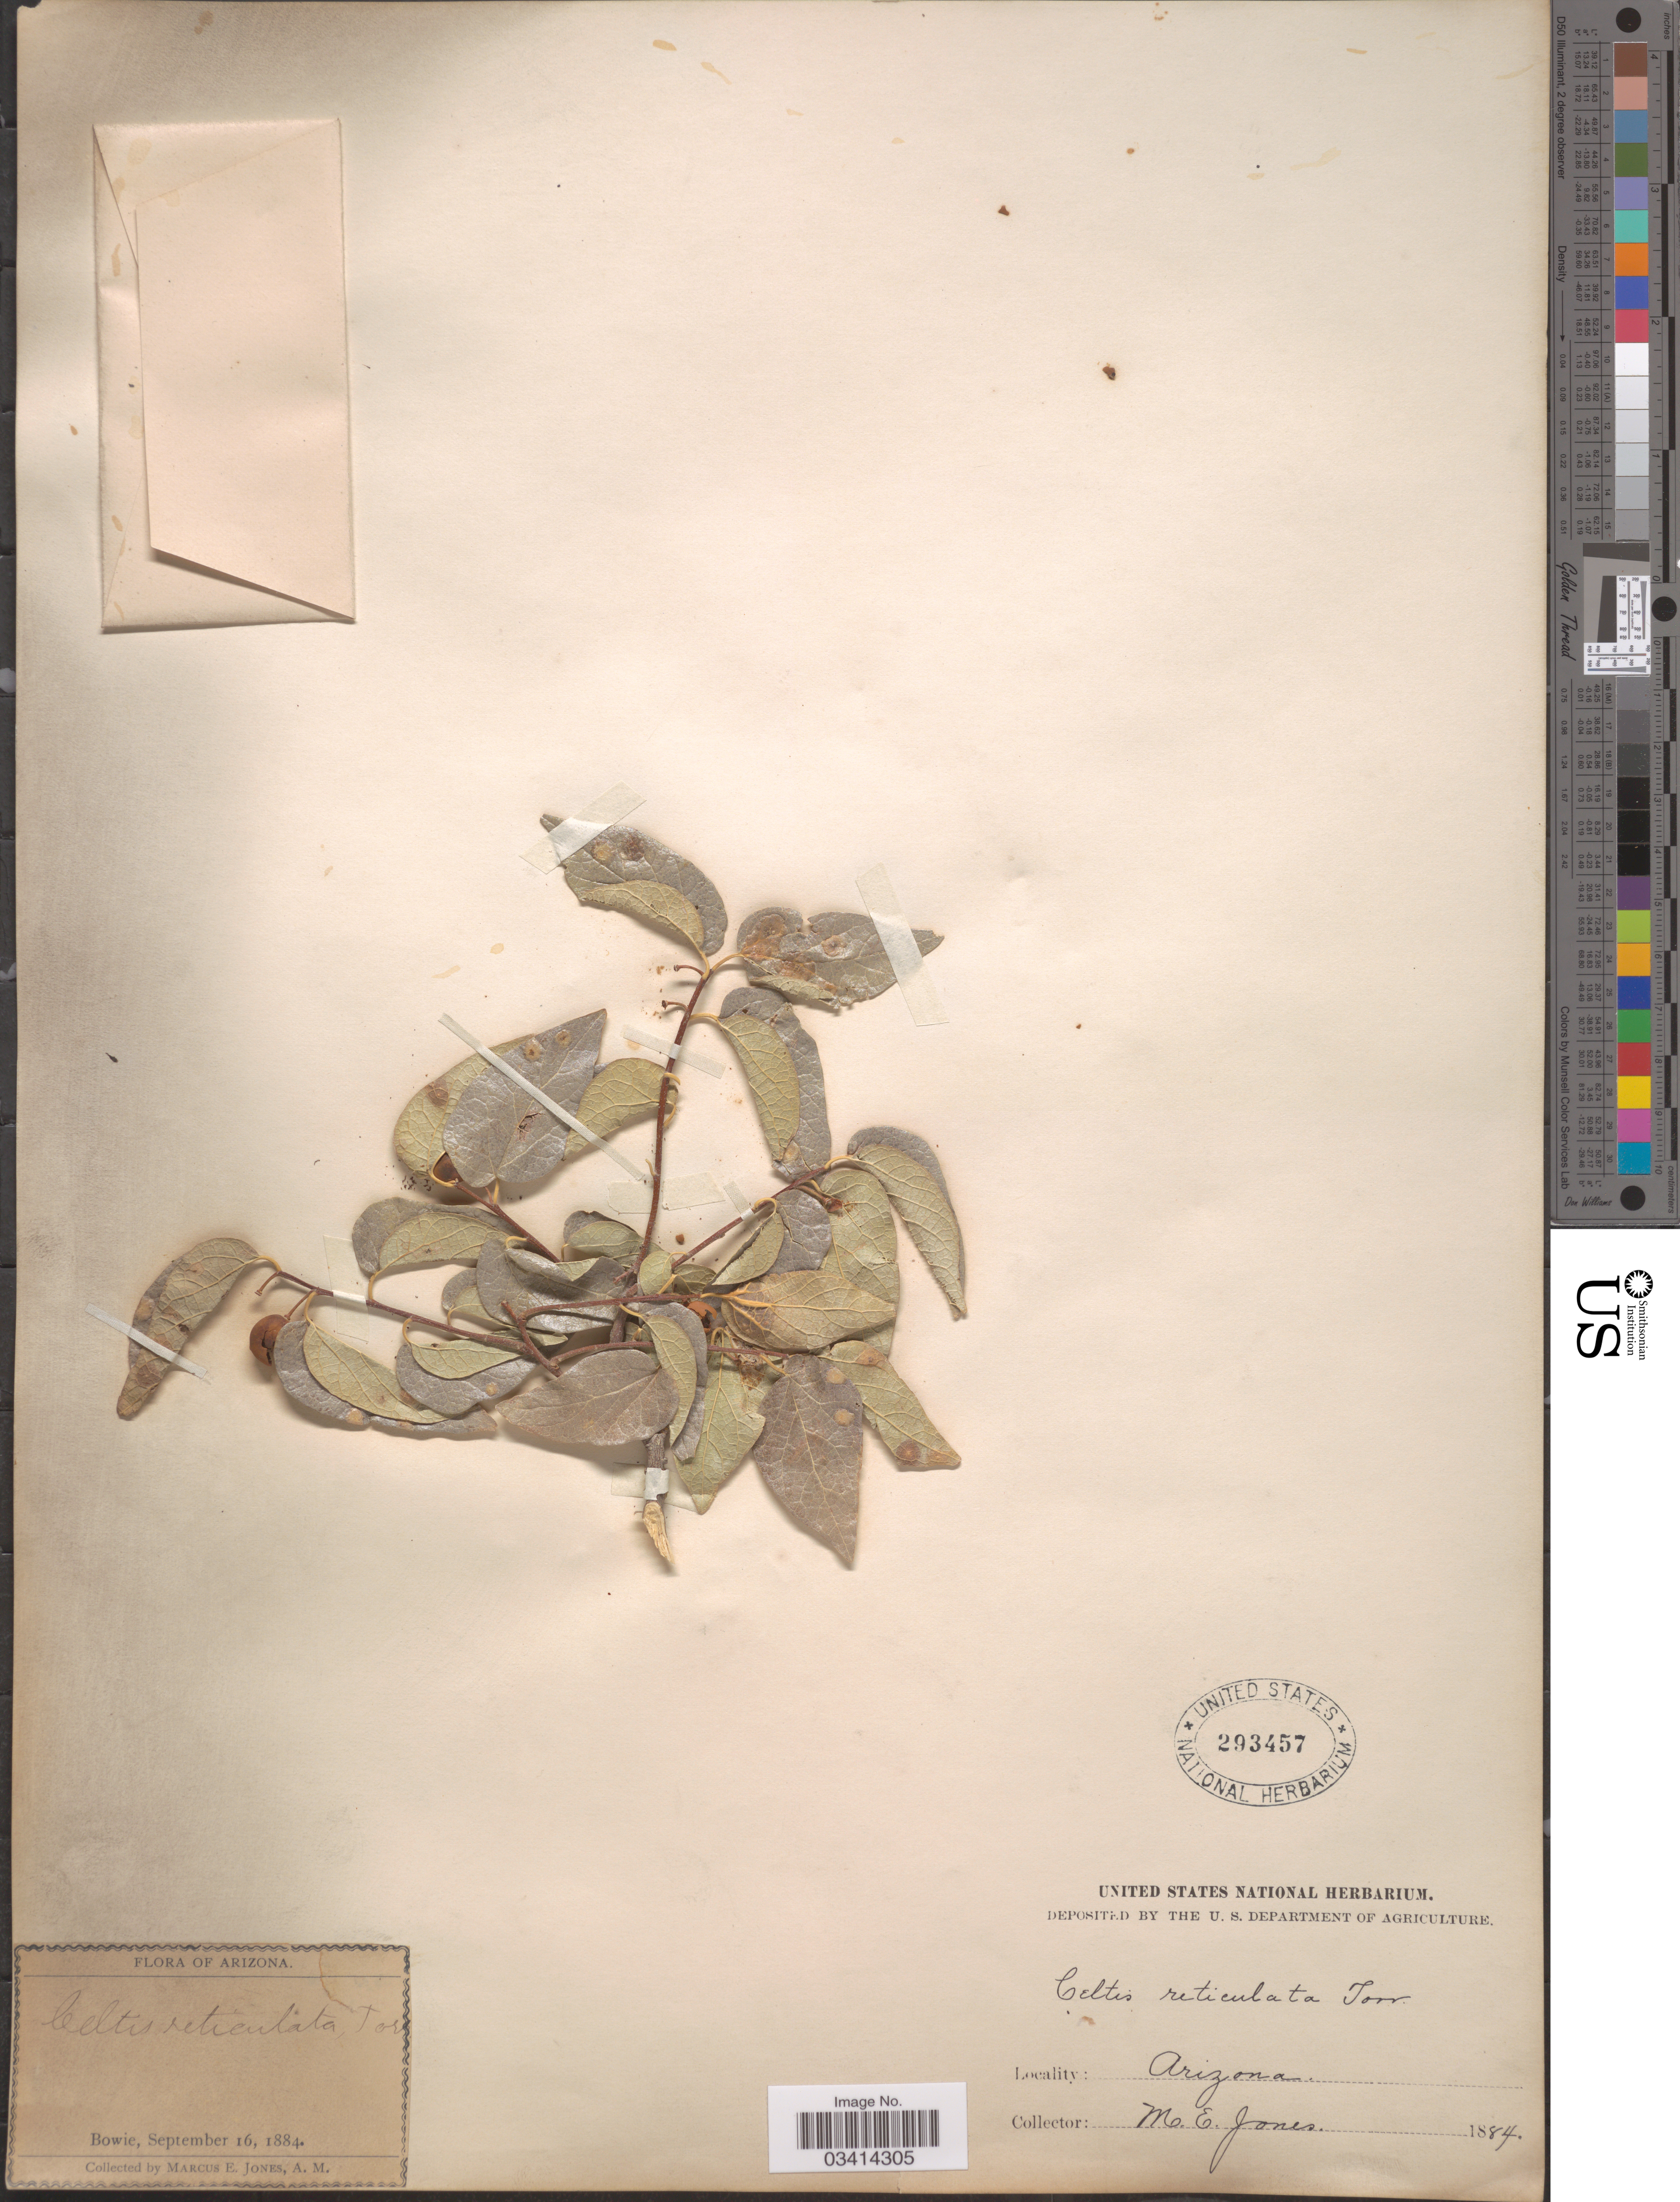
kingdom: Plantae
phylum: Tracheophyta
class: Magnoliopsida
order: Rosales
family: Cannabaceae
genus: Celtis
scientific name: Celtis reticulata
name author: Torr.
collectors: M. E. Jones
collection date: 1884-09-16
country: United States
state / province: Arizona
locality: Bowie.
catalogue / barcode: US 293457